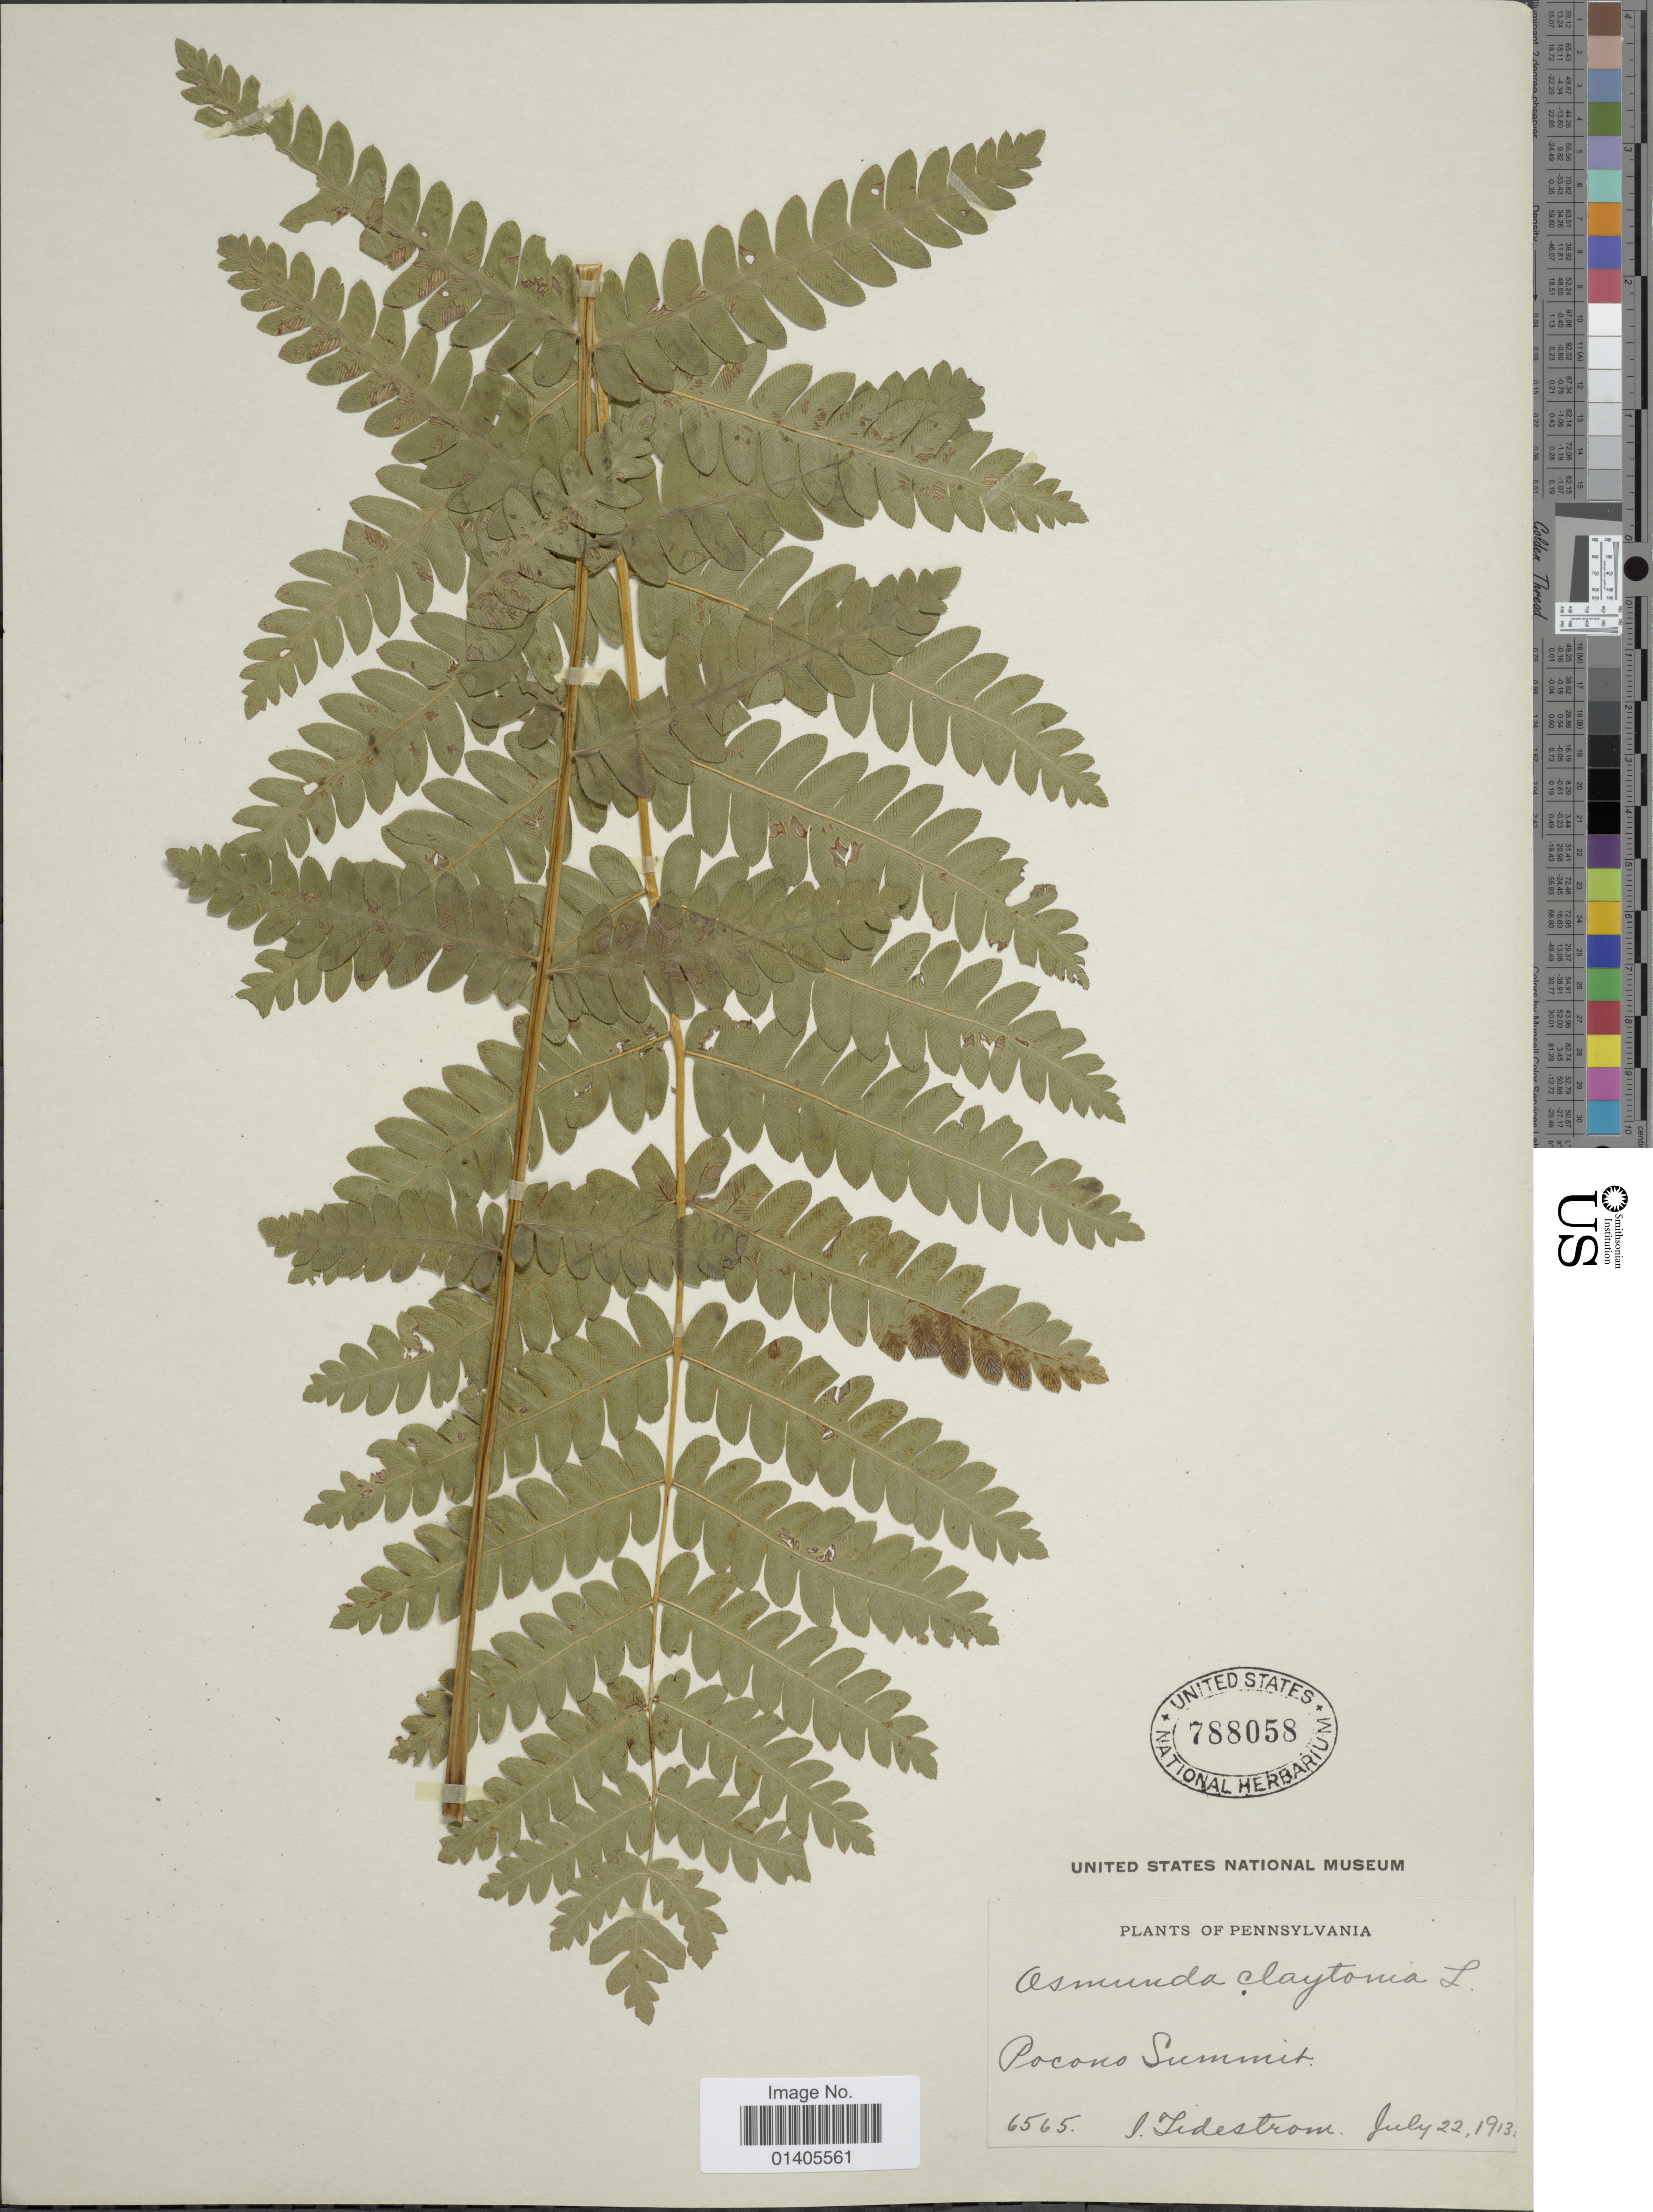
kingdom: Plantae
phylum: Tracheophyta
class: Polypodiopsida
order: Osmundales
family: Osmundaceae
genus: Osmunda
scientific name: Osmunda claytoniana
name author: (L.) Tagawa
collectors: I. F. Tidestrom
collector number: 6565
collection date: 1913-07-22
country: United States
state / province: Pennsylvania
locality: Pocono Summit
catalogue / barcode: US 788058